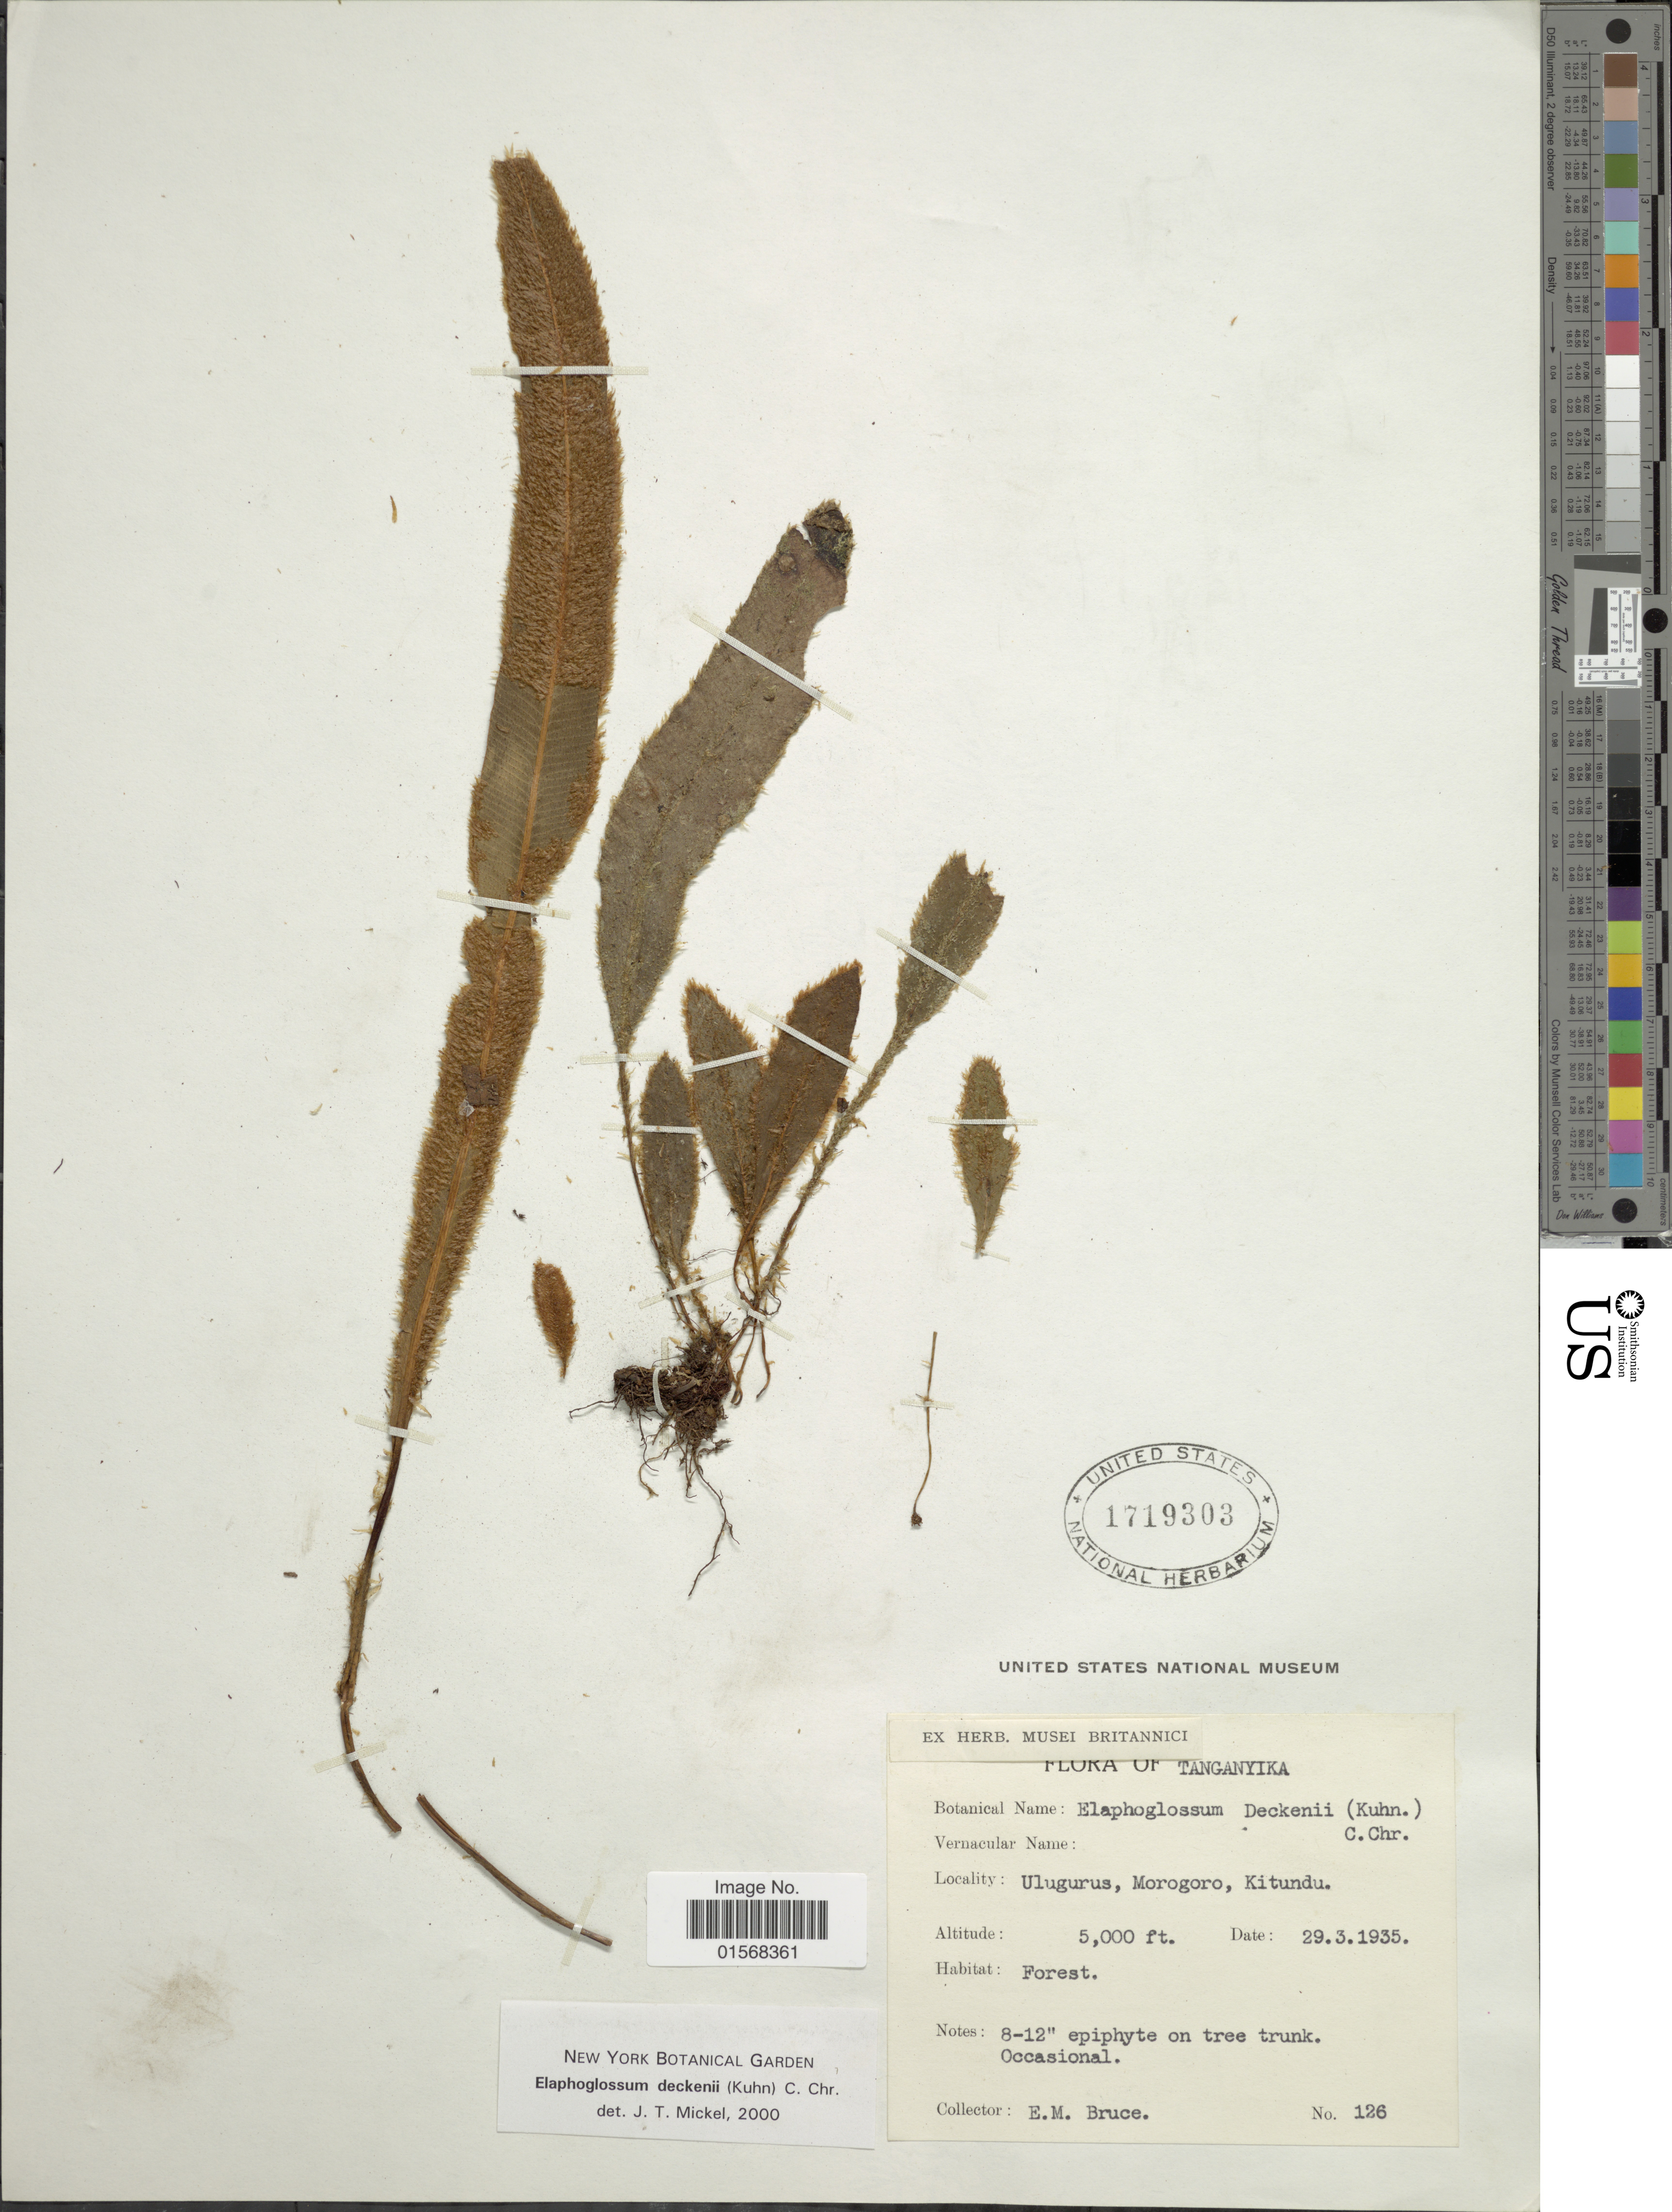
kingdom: Plantae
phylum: Tracheophyta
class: Polypodiopsida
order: Polypodiales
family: Dryopteridaceae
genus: Elaphoglossum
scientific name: Elaphoglossum deckenii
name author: (Kuhn) C. Chr.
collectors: E. Bruce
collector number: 126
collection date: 1935-03-29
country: Tanzania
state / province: Morogoro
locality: Tanganyika, Ulugurus, Morogoro, Kitudu.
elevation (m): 1524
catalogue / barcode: US 1719303